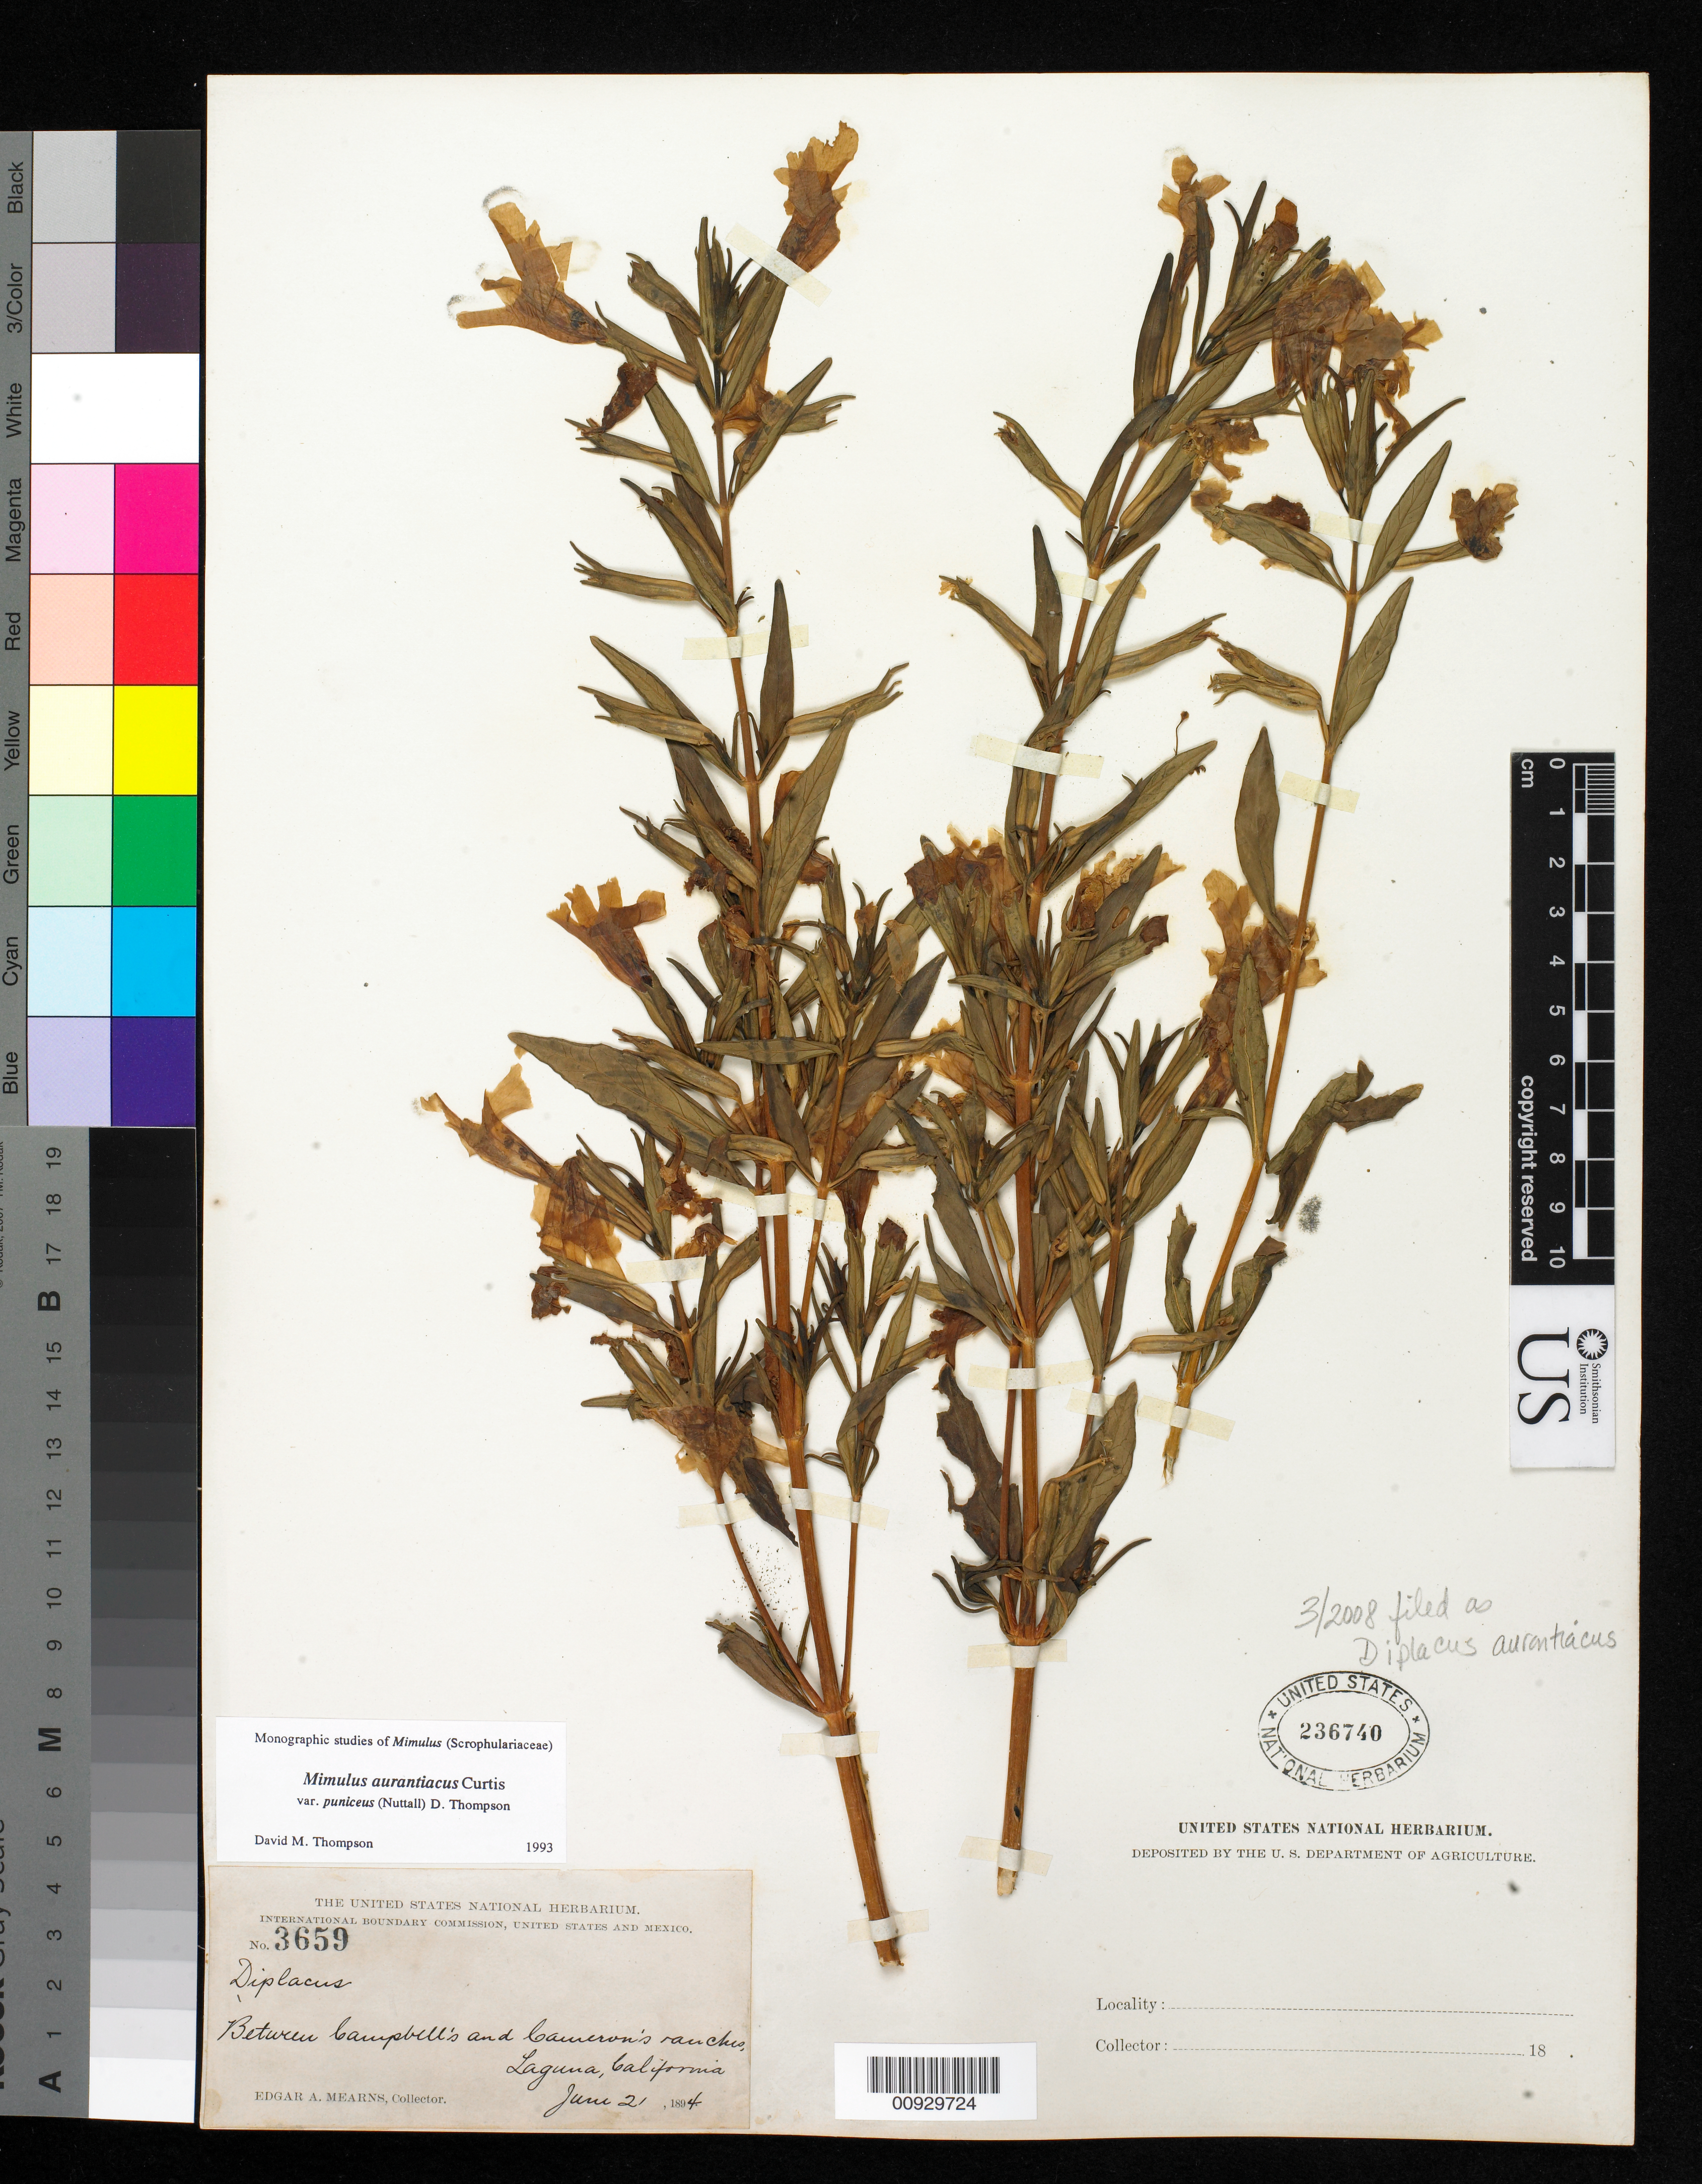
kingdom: Plantae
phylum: Tracheophyta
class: Magnoliopsida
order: Lamiales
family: Phrymaceae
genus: Diplacus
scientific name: Diplacus aurantiacus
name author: (Curtis) Jeps.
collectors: E. A. Mearns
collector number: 3659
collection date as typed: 21 Jun 1894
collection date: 1894-06-21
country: United States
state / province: California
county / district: Orange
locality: Between Campbell's and Cameron's ranches, Laguna, California.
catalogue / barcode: US 236740